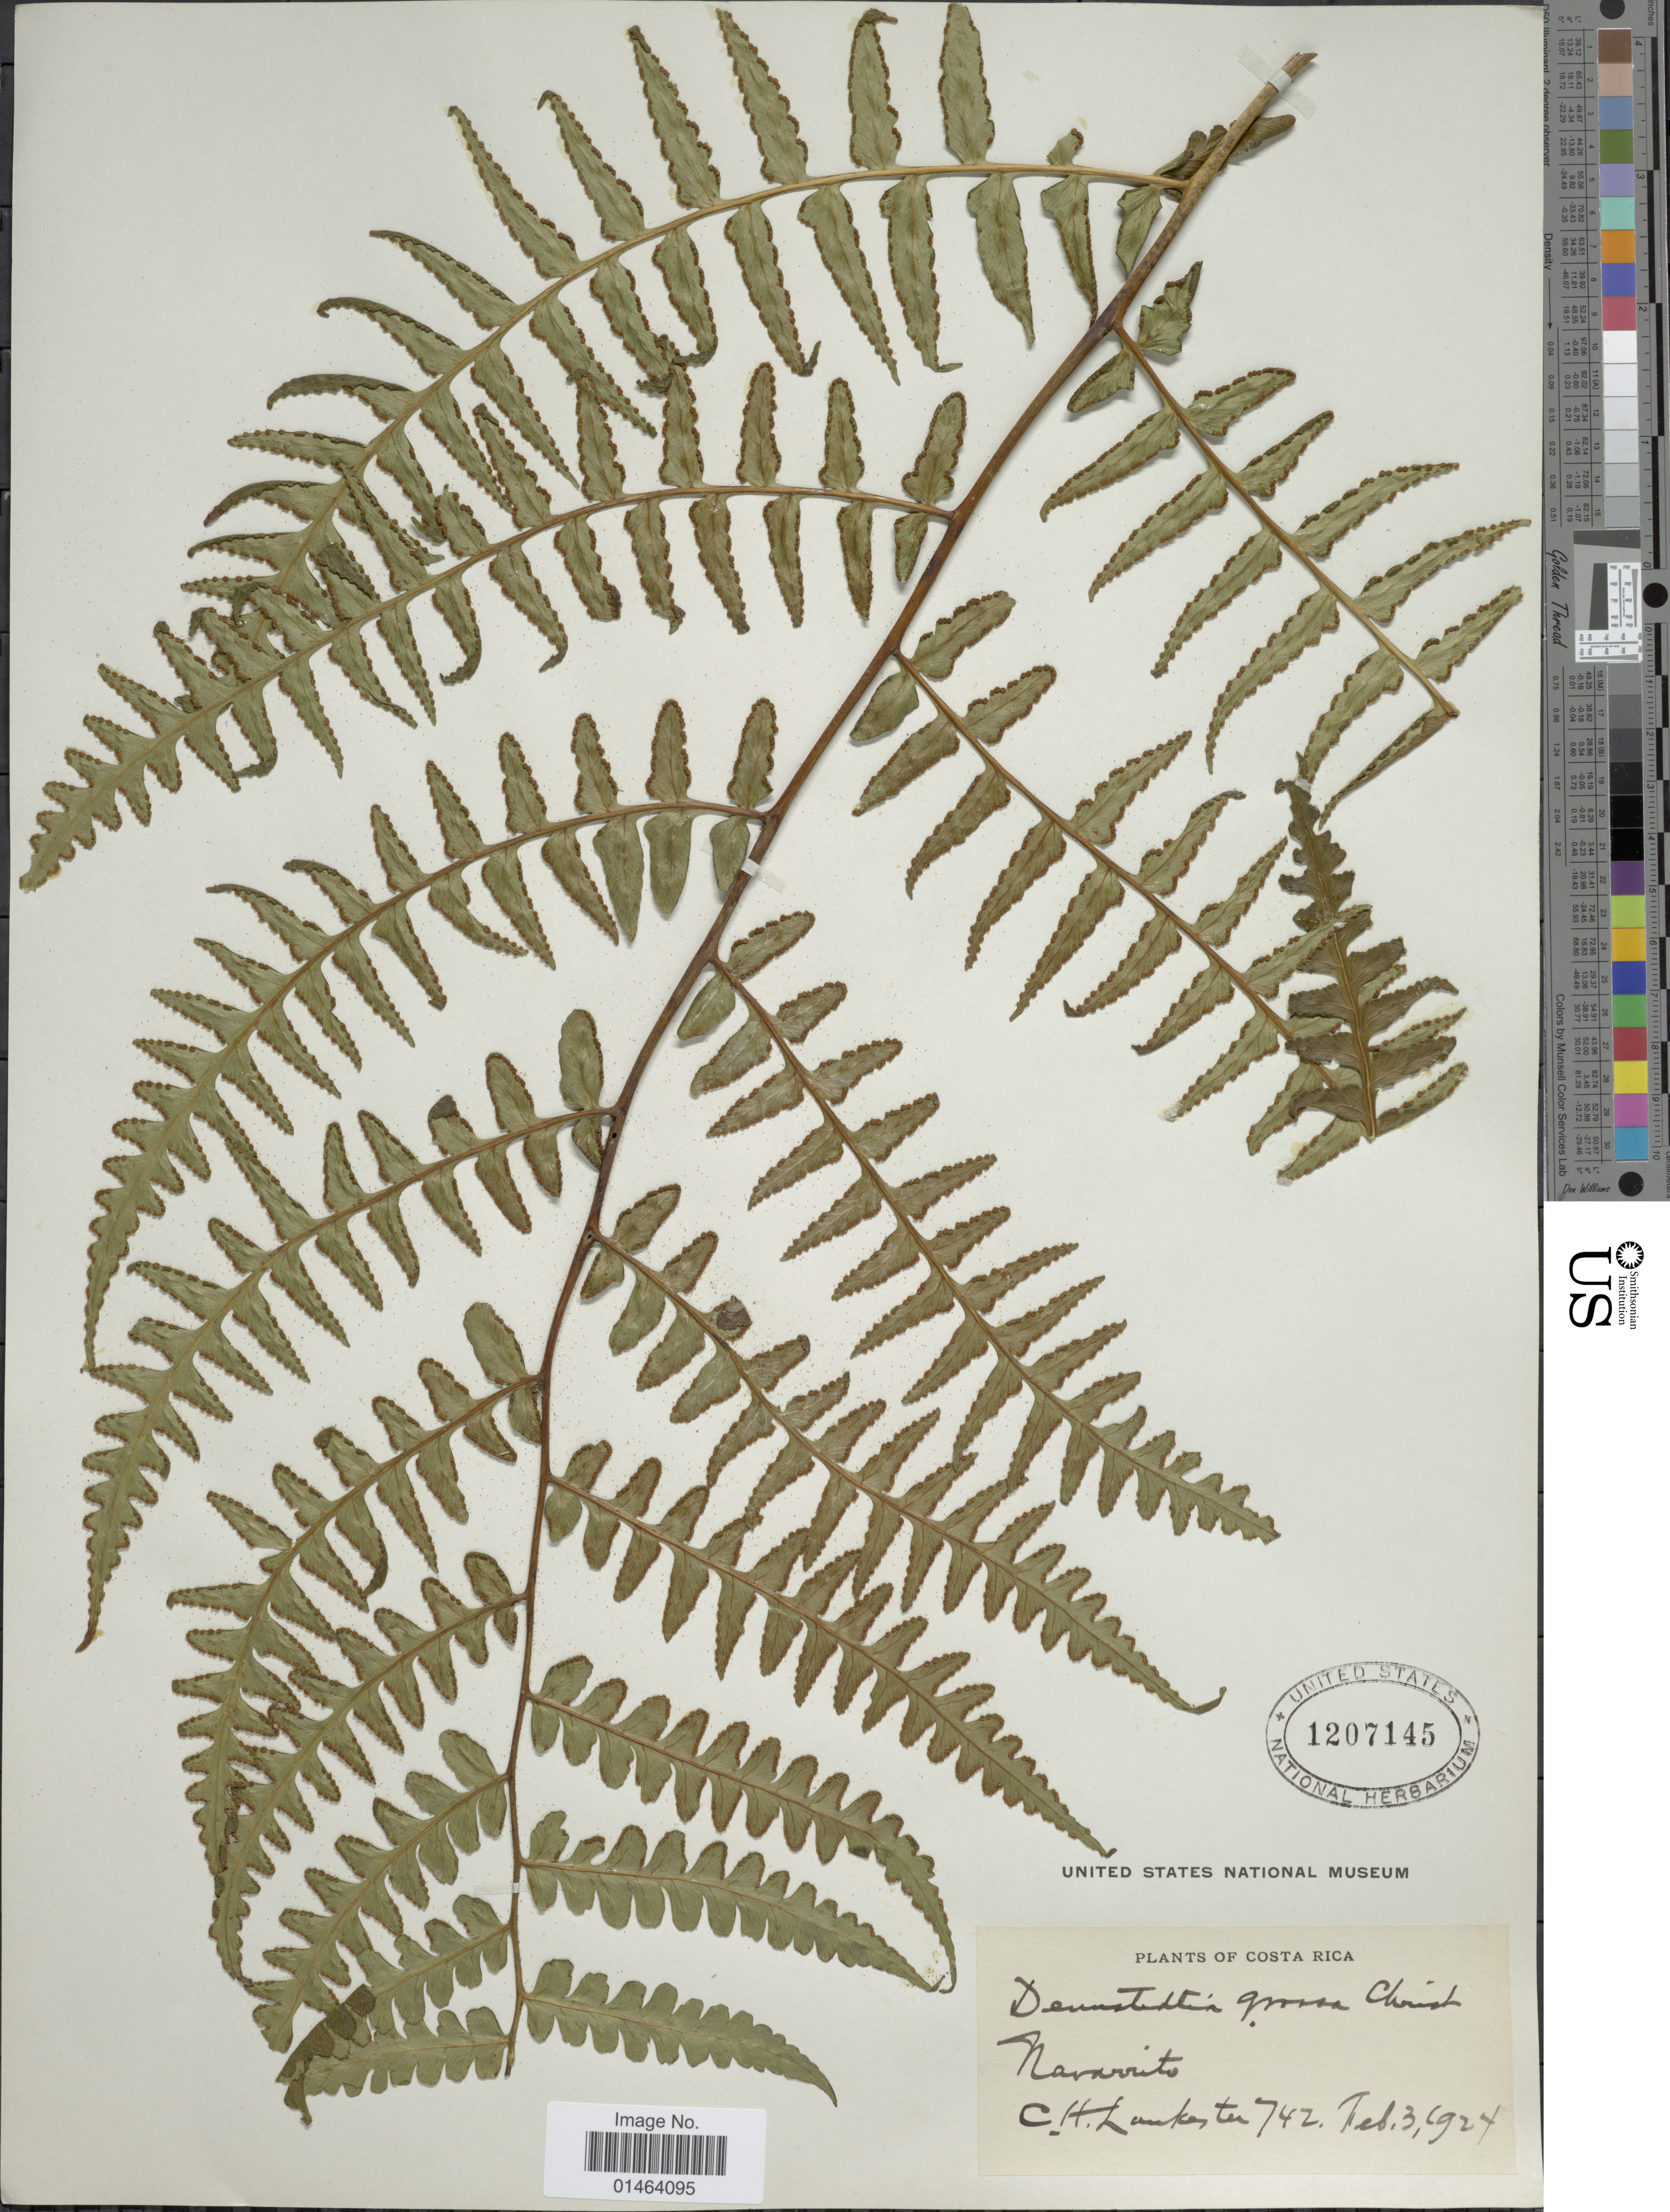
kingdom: Plantae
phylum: Tracheophyta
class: Polypodiopsida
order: Polypodiales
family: Dennstaedtiaceae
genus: Dennstaedtia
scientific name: Dennstaedtia coronata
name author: (Sodiro) C. Chr.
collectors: C. H. Lankester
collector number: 742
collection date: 1924-02-03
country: Costa Rica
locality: Costa Rica, Navarrito.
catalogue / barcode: US 1207145